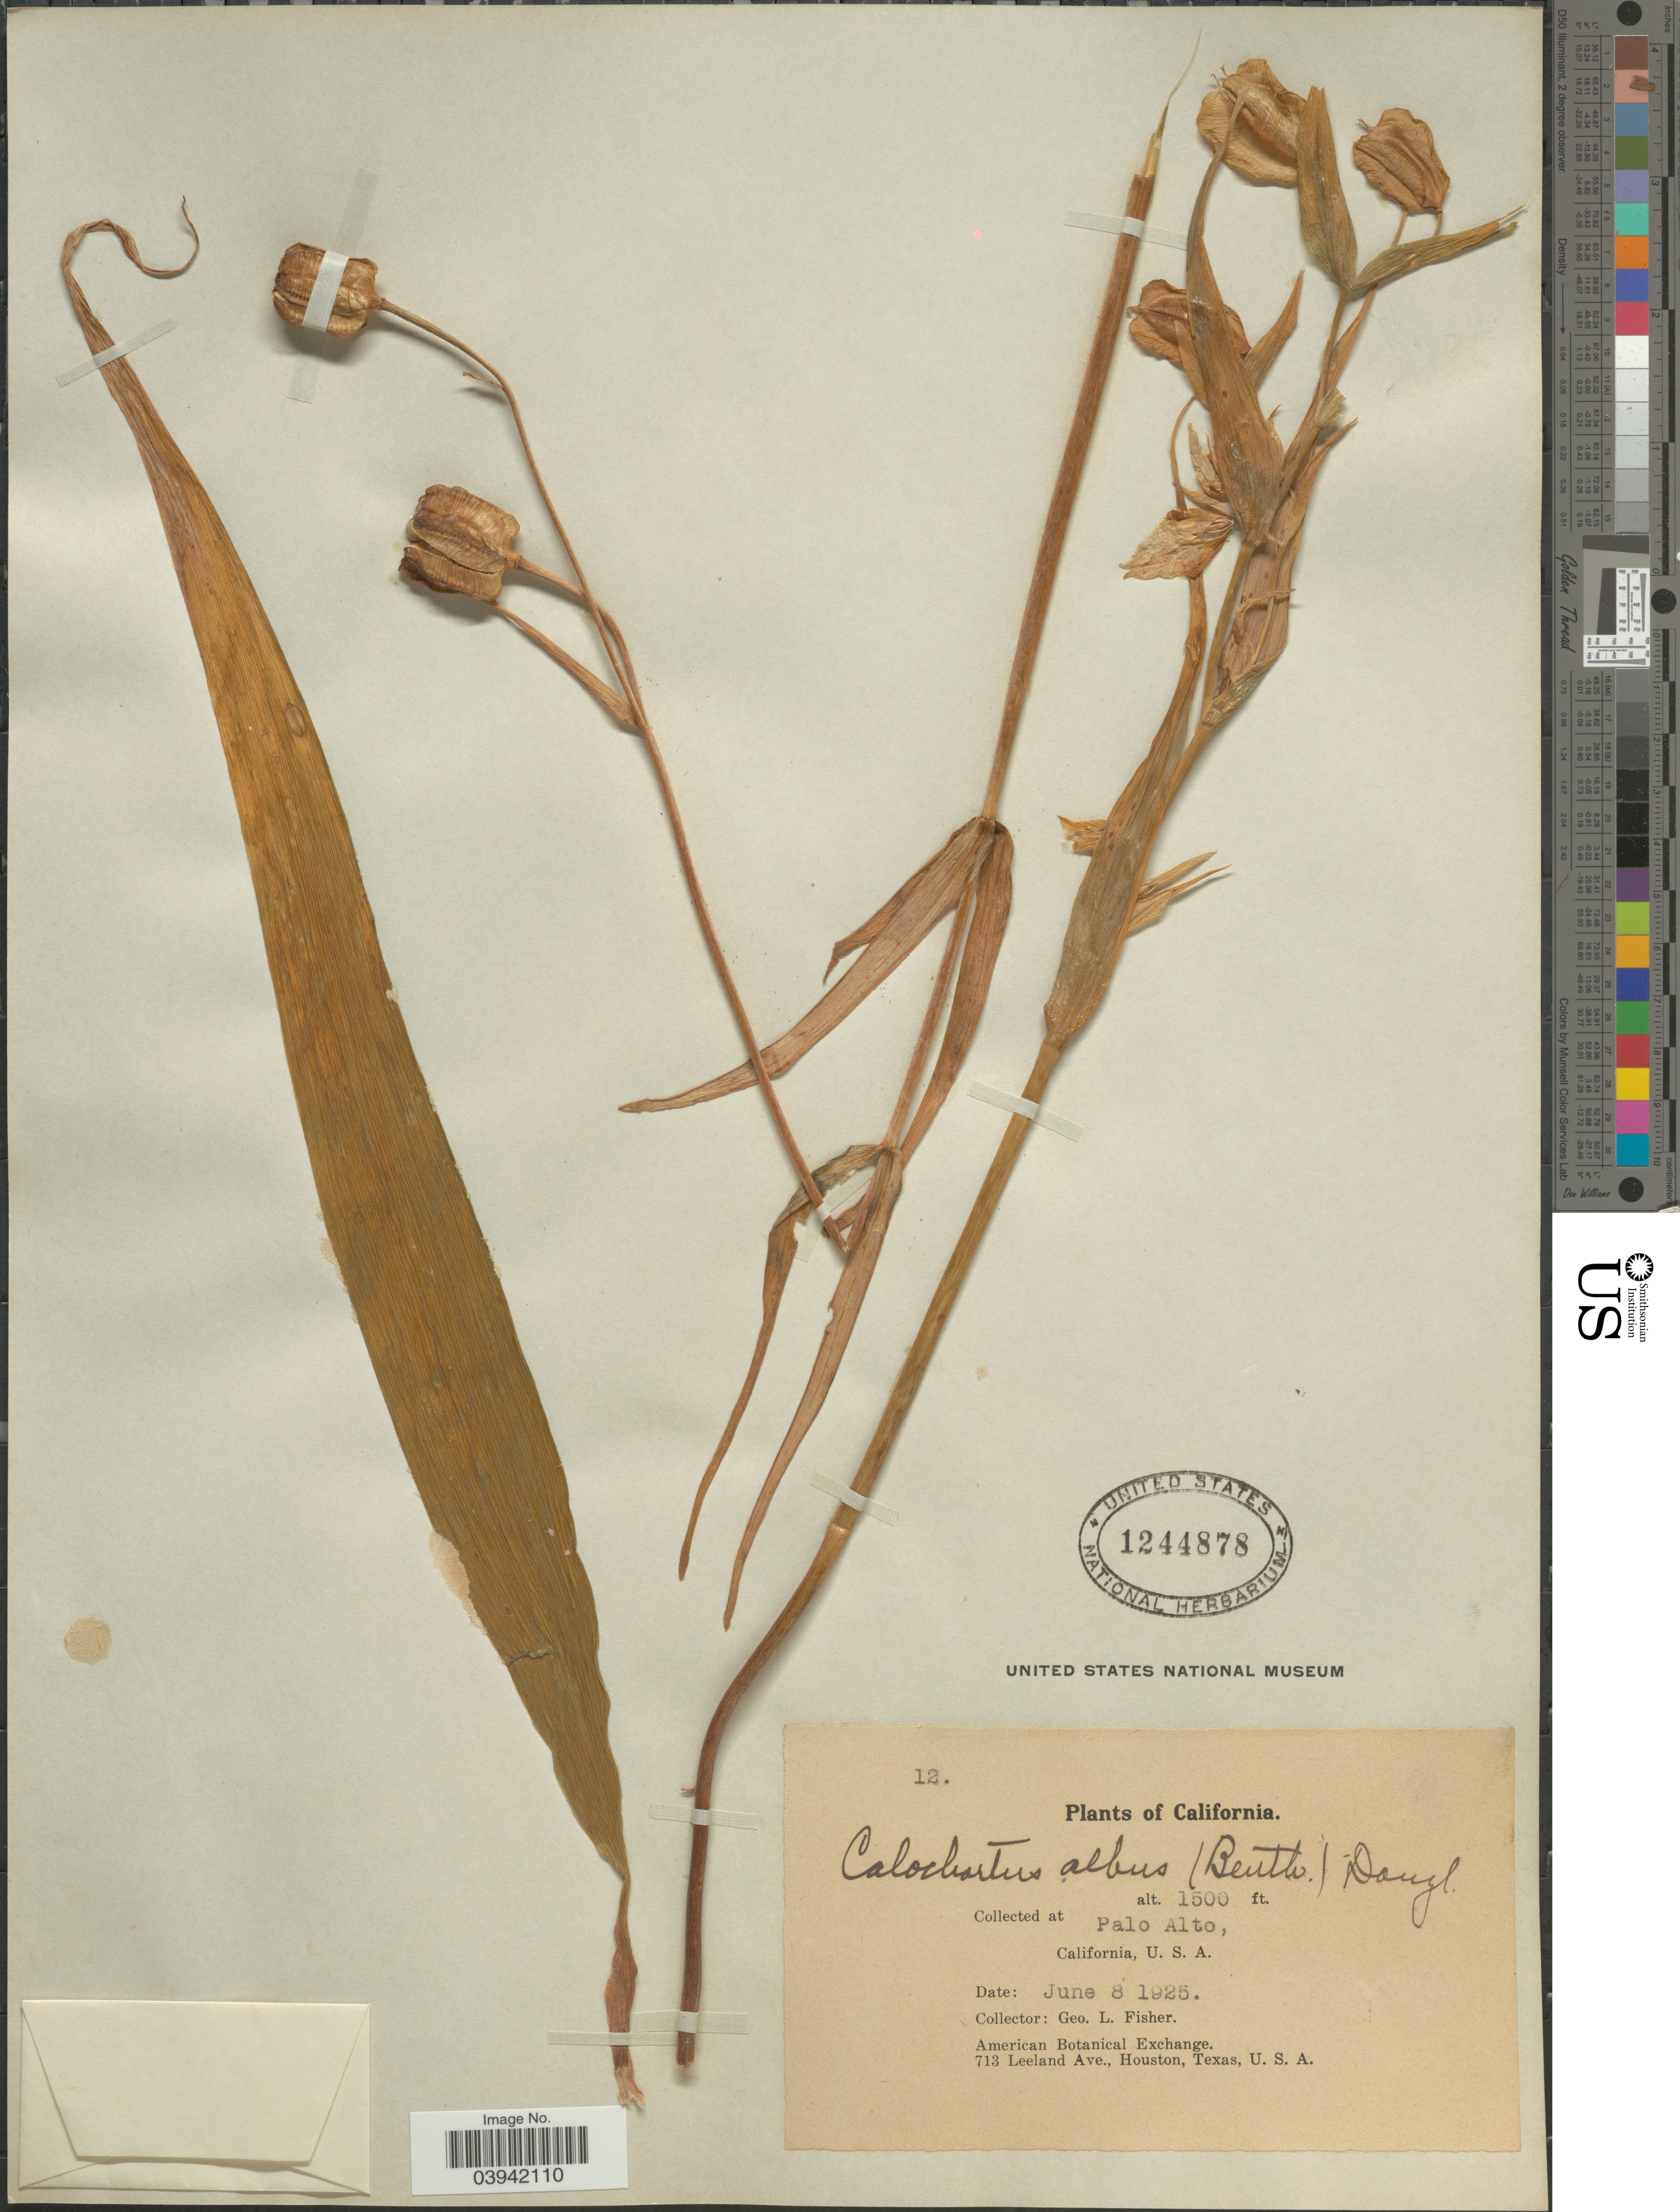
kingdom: Plantae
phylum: Tracheophyta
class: Liliopsida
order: Liliales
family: Liliaceae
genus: Calochortus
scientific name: Calochortus albus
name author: (Benth.) Douglas ex Benth.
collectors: G. L. Fisher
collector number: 12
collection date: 1925-06-08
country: United States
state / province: California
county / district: Santa Clara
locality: Palo Alto.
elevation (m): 457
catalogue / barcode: US 1244878